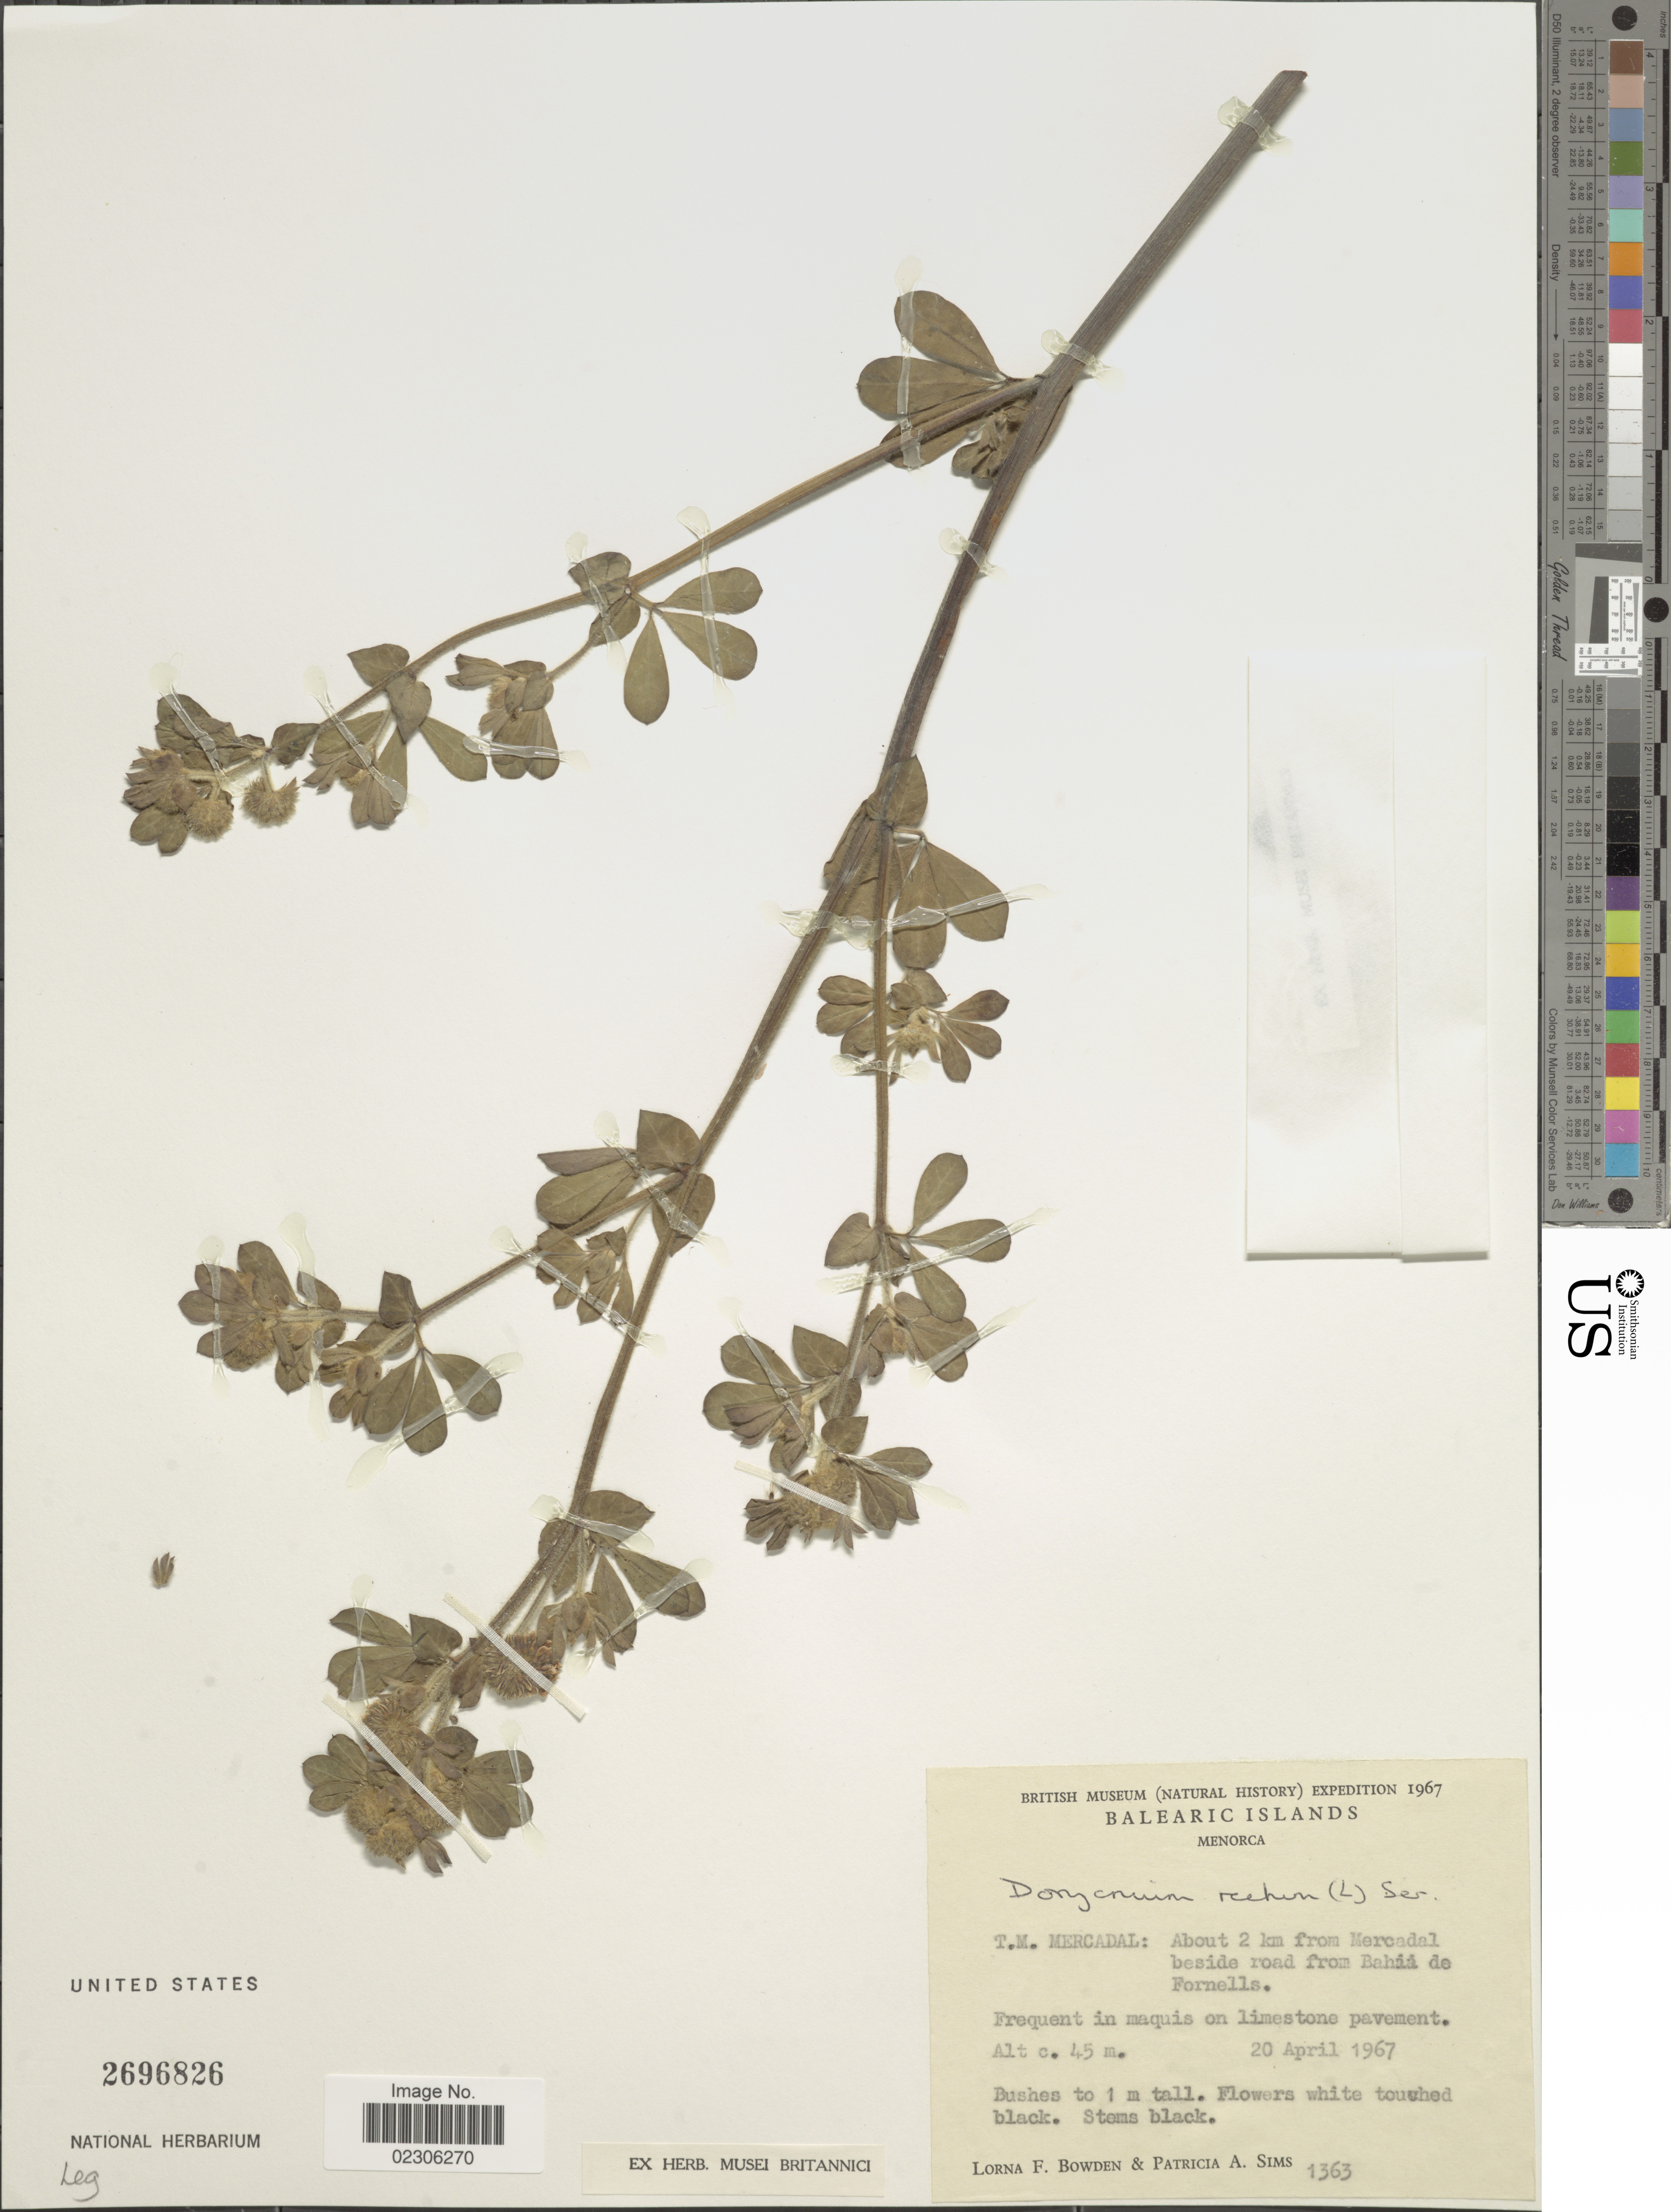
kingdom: Plantae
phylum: Tracheophyta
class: Magnoliopsida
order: Fabales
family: Fabaceae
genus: Dorycnium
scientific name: Dorycnium rectum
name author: (L.) Ser.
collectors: L. F. Bowden & P. A. Sims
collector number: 1363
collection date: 1967-04-20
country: Spain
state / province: Islas Baleares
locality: Balearic Islands, Menorca, T.M. Mercadal: About 2 km from Mercadal beside road from bahia de Fornells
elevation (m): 45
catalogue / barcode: US 2696826